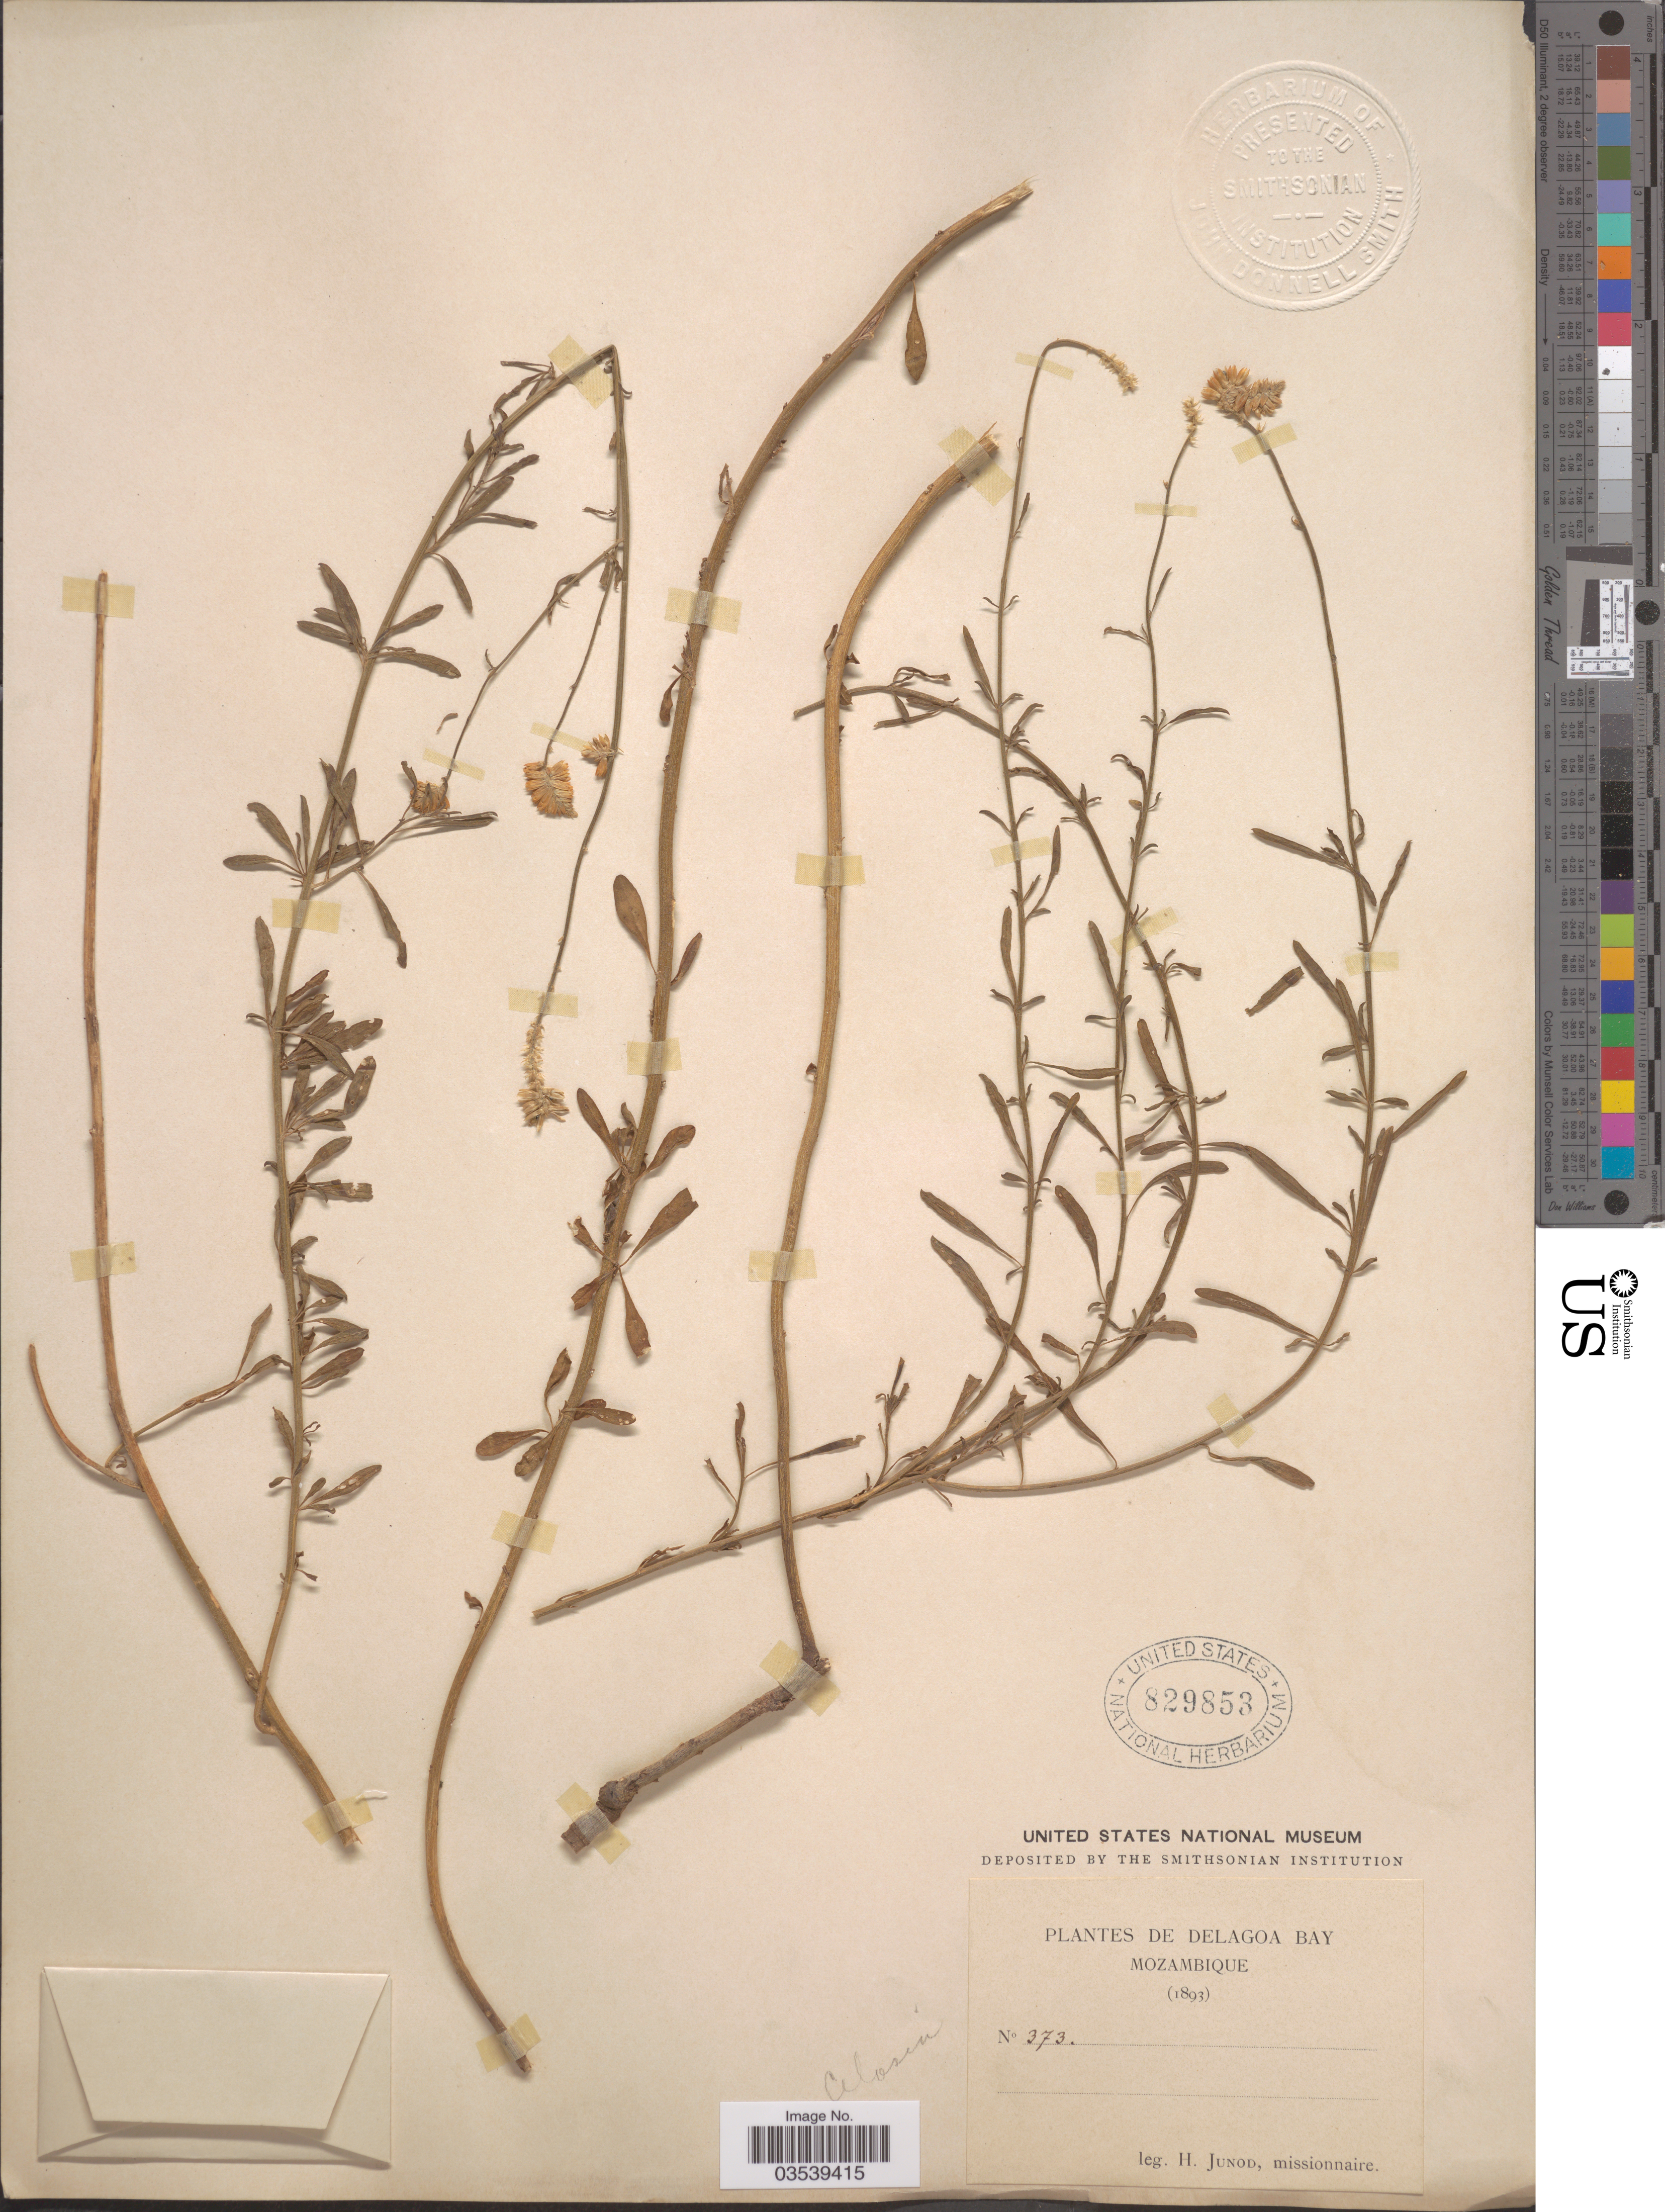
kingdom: Plantae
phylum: Tracheophyta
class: Magnoliopsida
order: Caryophyllales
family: Amaranthaceae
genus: Celosia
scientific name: Celosia sp.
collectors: H. Junod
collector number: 373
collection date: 1893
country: Mozambique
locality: Delagoa Bay.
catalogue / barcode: US 829853